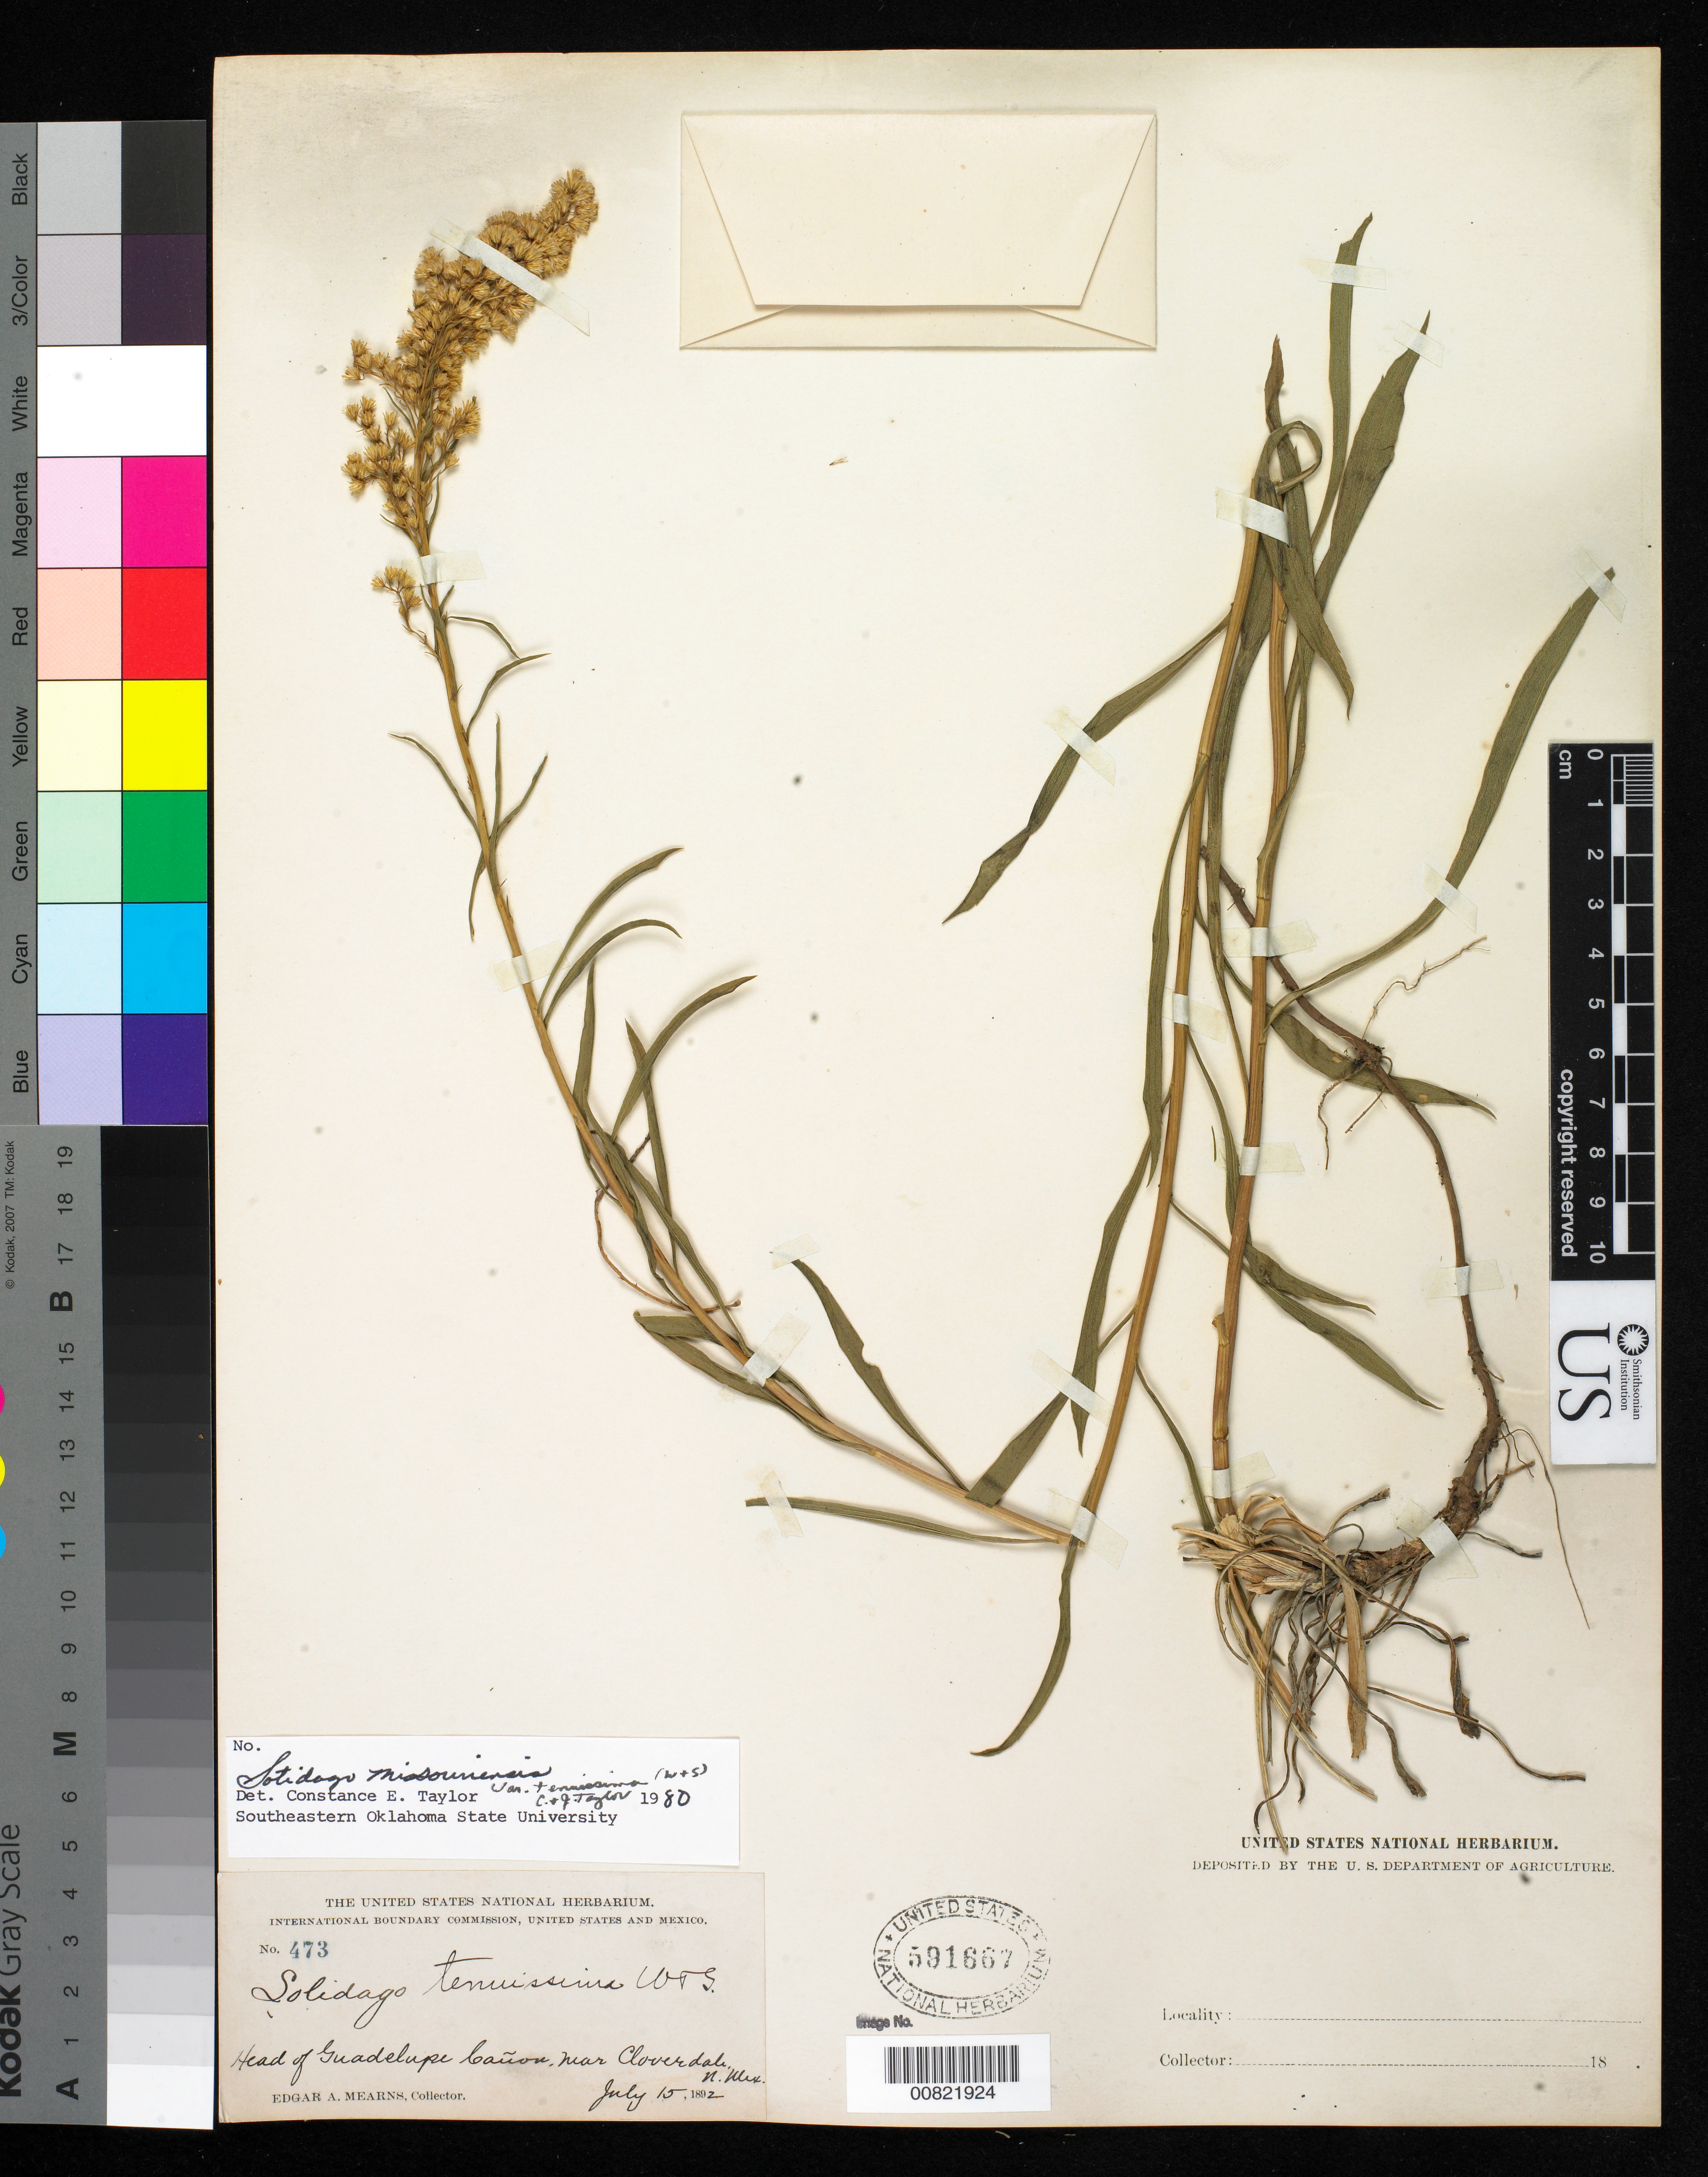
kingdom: Plantae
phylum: Tracheophyta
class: Magnoliopsida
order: Asterales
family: Asteraceae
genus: Solidago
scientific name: Solidago missouriensis var. tenuissima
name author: (Wooton & Standl.) C.E.S. Taylor & R.J. Taylor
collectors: E. A. Mearns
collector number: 473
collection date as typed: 15 Jul 1892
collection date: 1892-07-15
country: United States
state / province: New Mexico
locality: Head of Guadalupe Cañon, near Cloverdale, New Mexico.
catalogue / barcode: US 591667